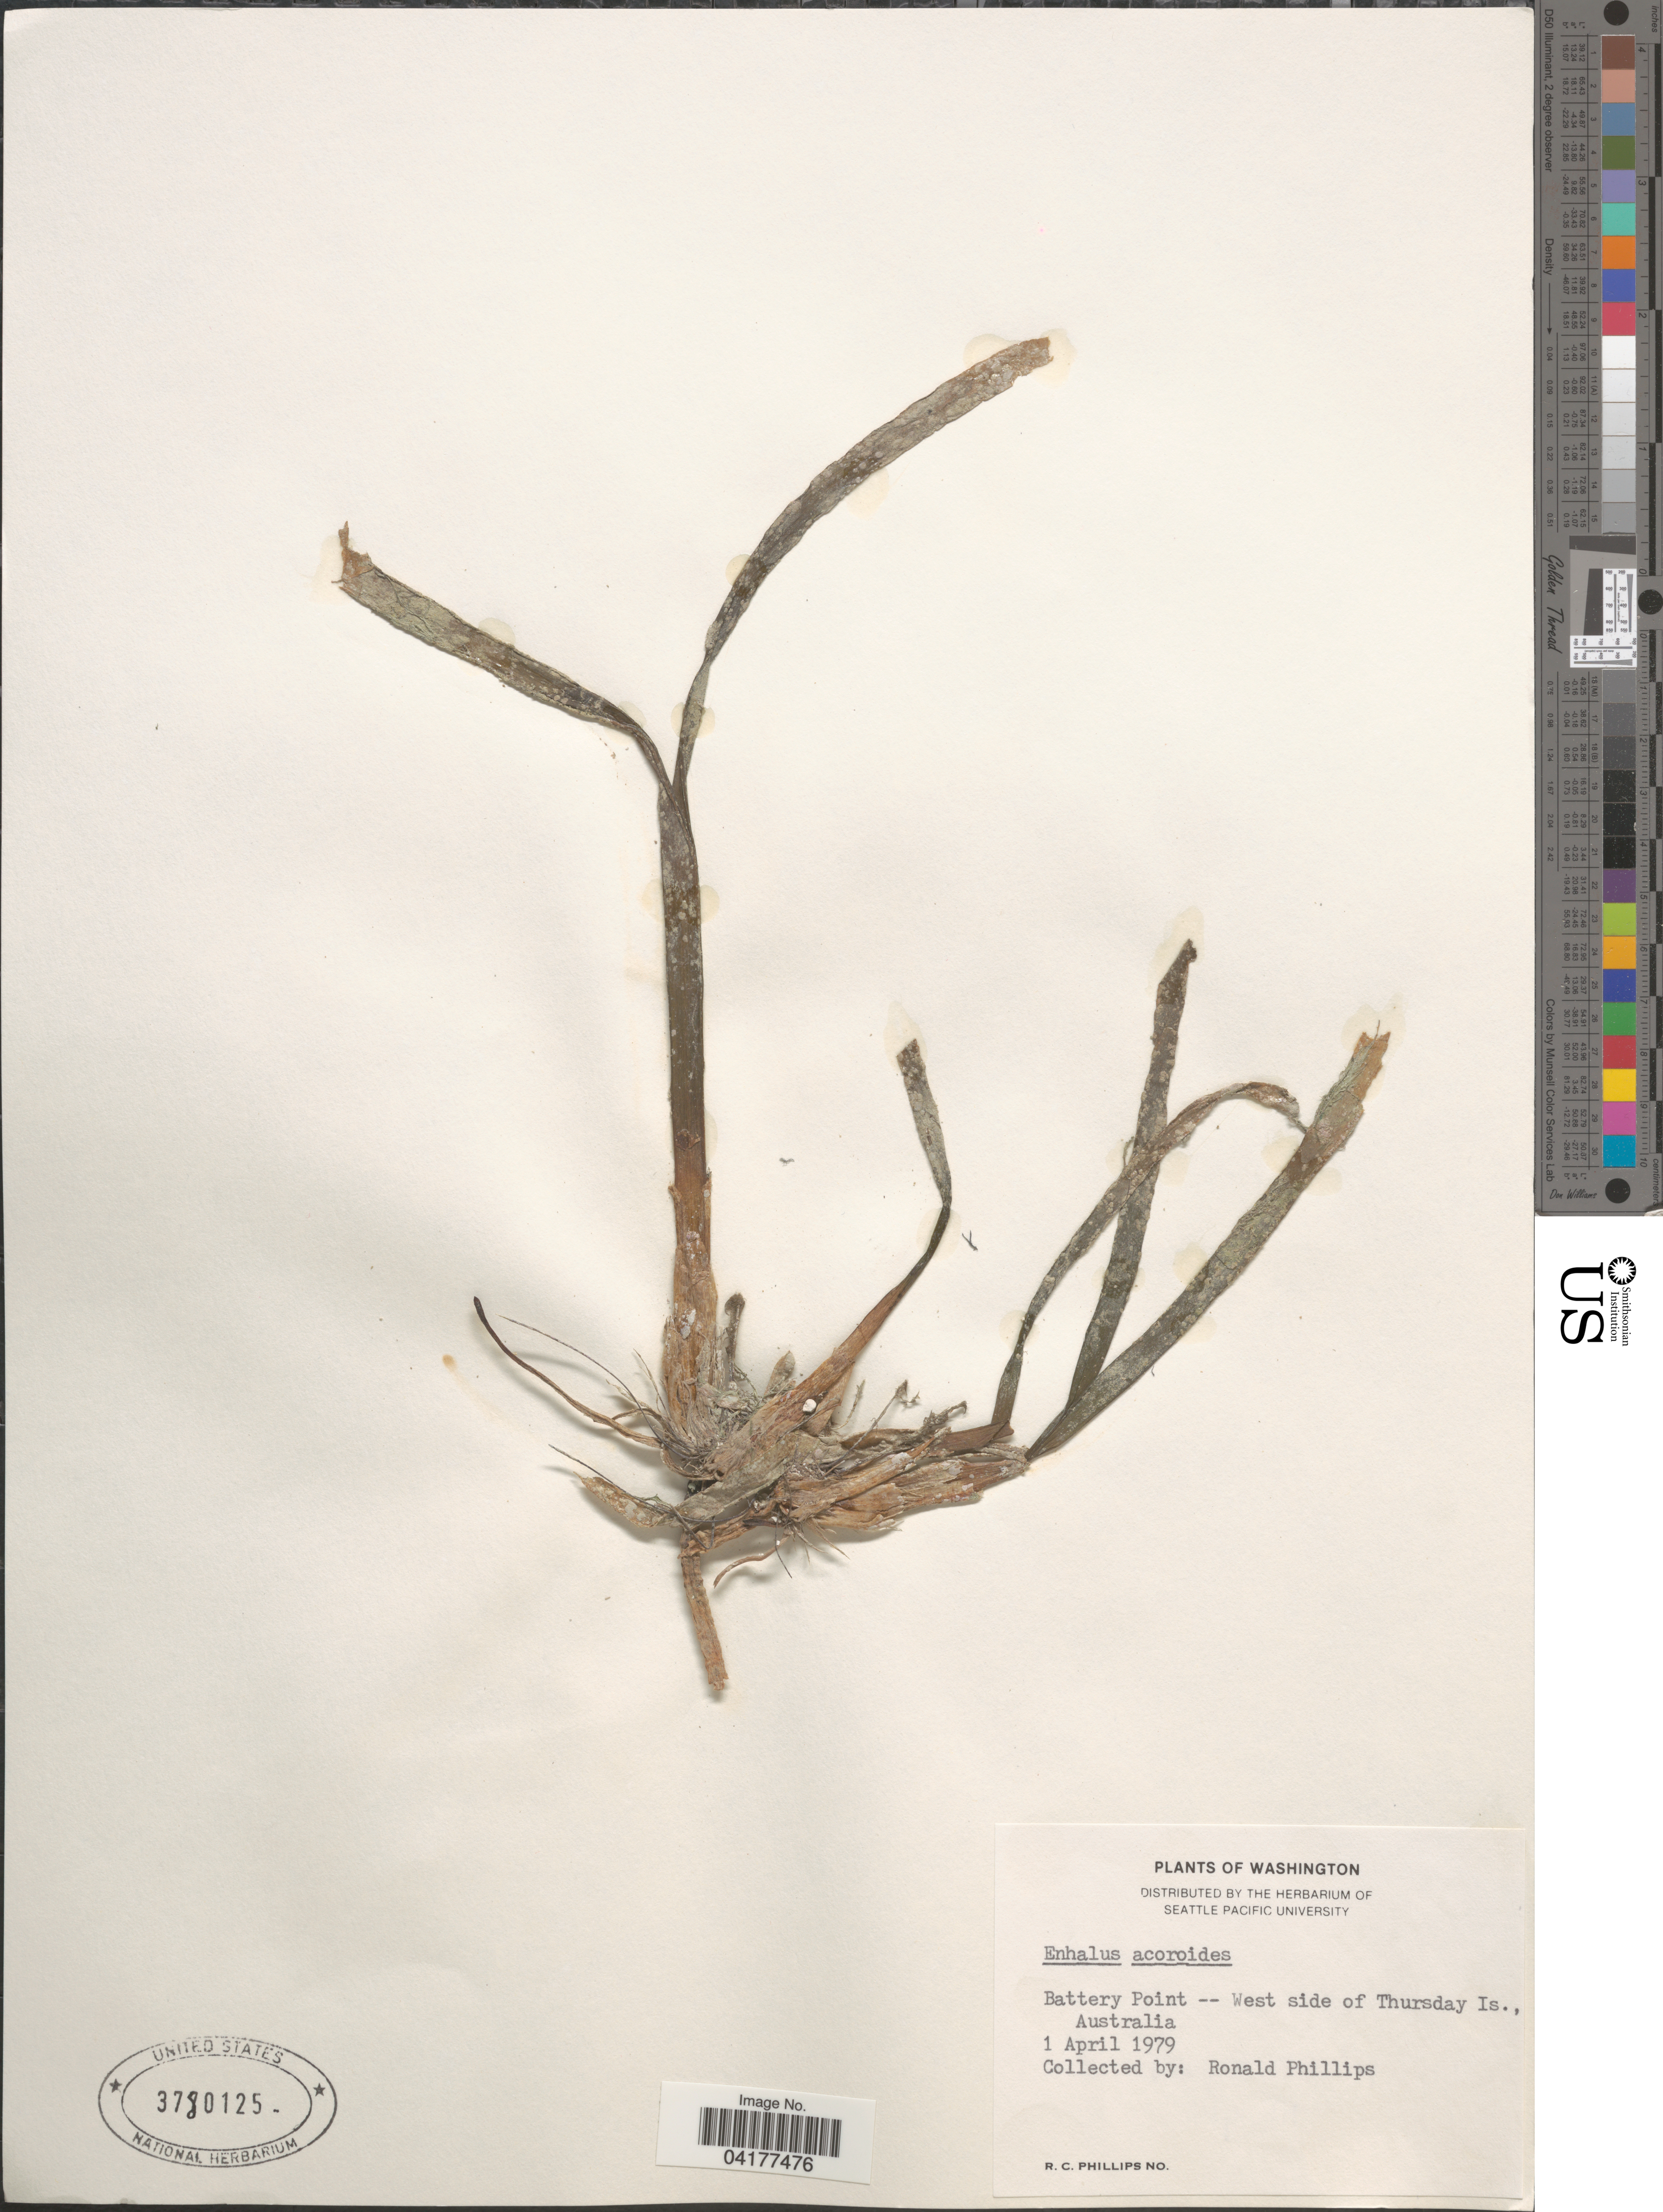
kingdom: Plantae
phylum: Tracheophyta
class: Liliopsida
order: Alismatales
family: Hydrocharitaceae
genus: Enhalus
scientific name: Enhalus acoroides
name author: (L. f.) Royle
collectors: R. C. Phillips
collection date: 1979-04-01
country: Australia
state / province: Queensland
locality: Battery Point -- West side of Thursday Is.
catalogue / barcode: US 3780125